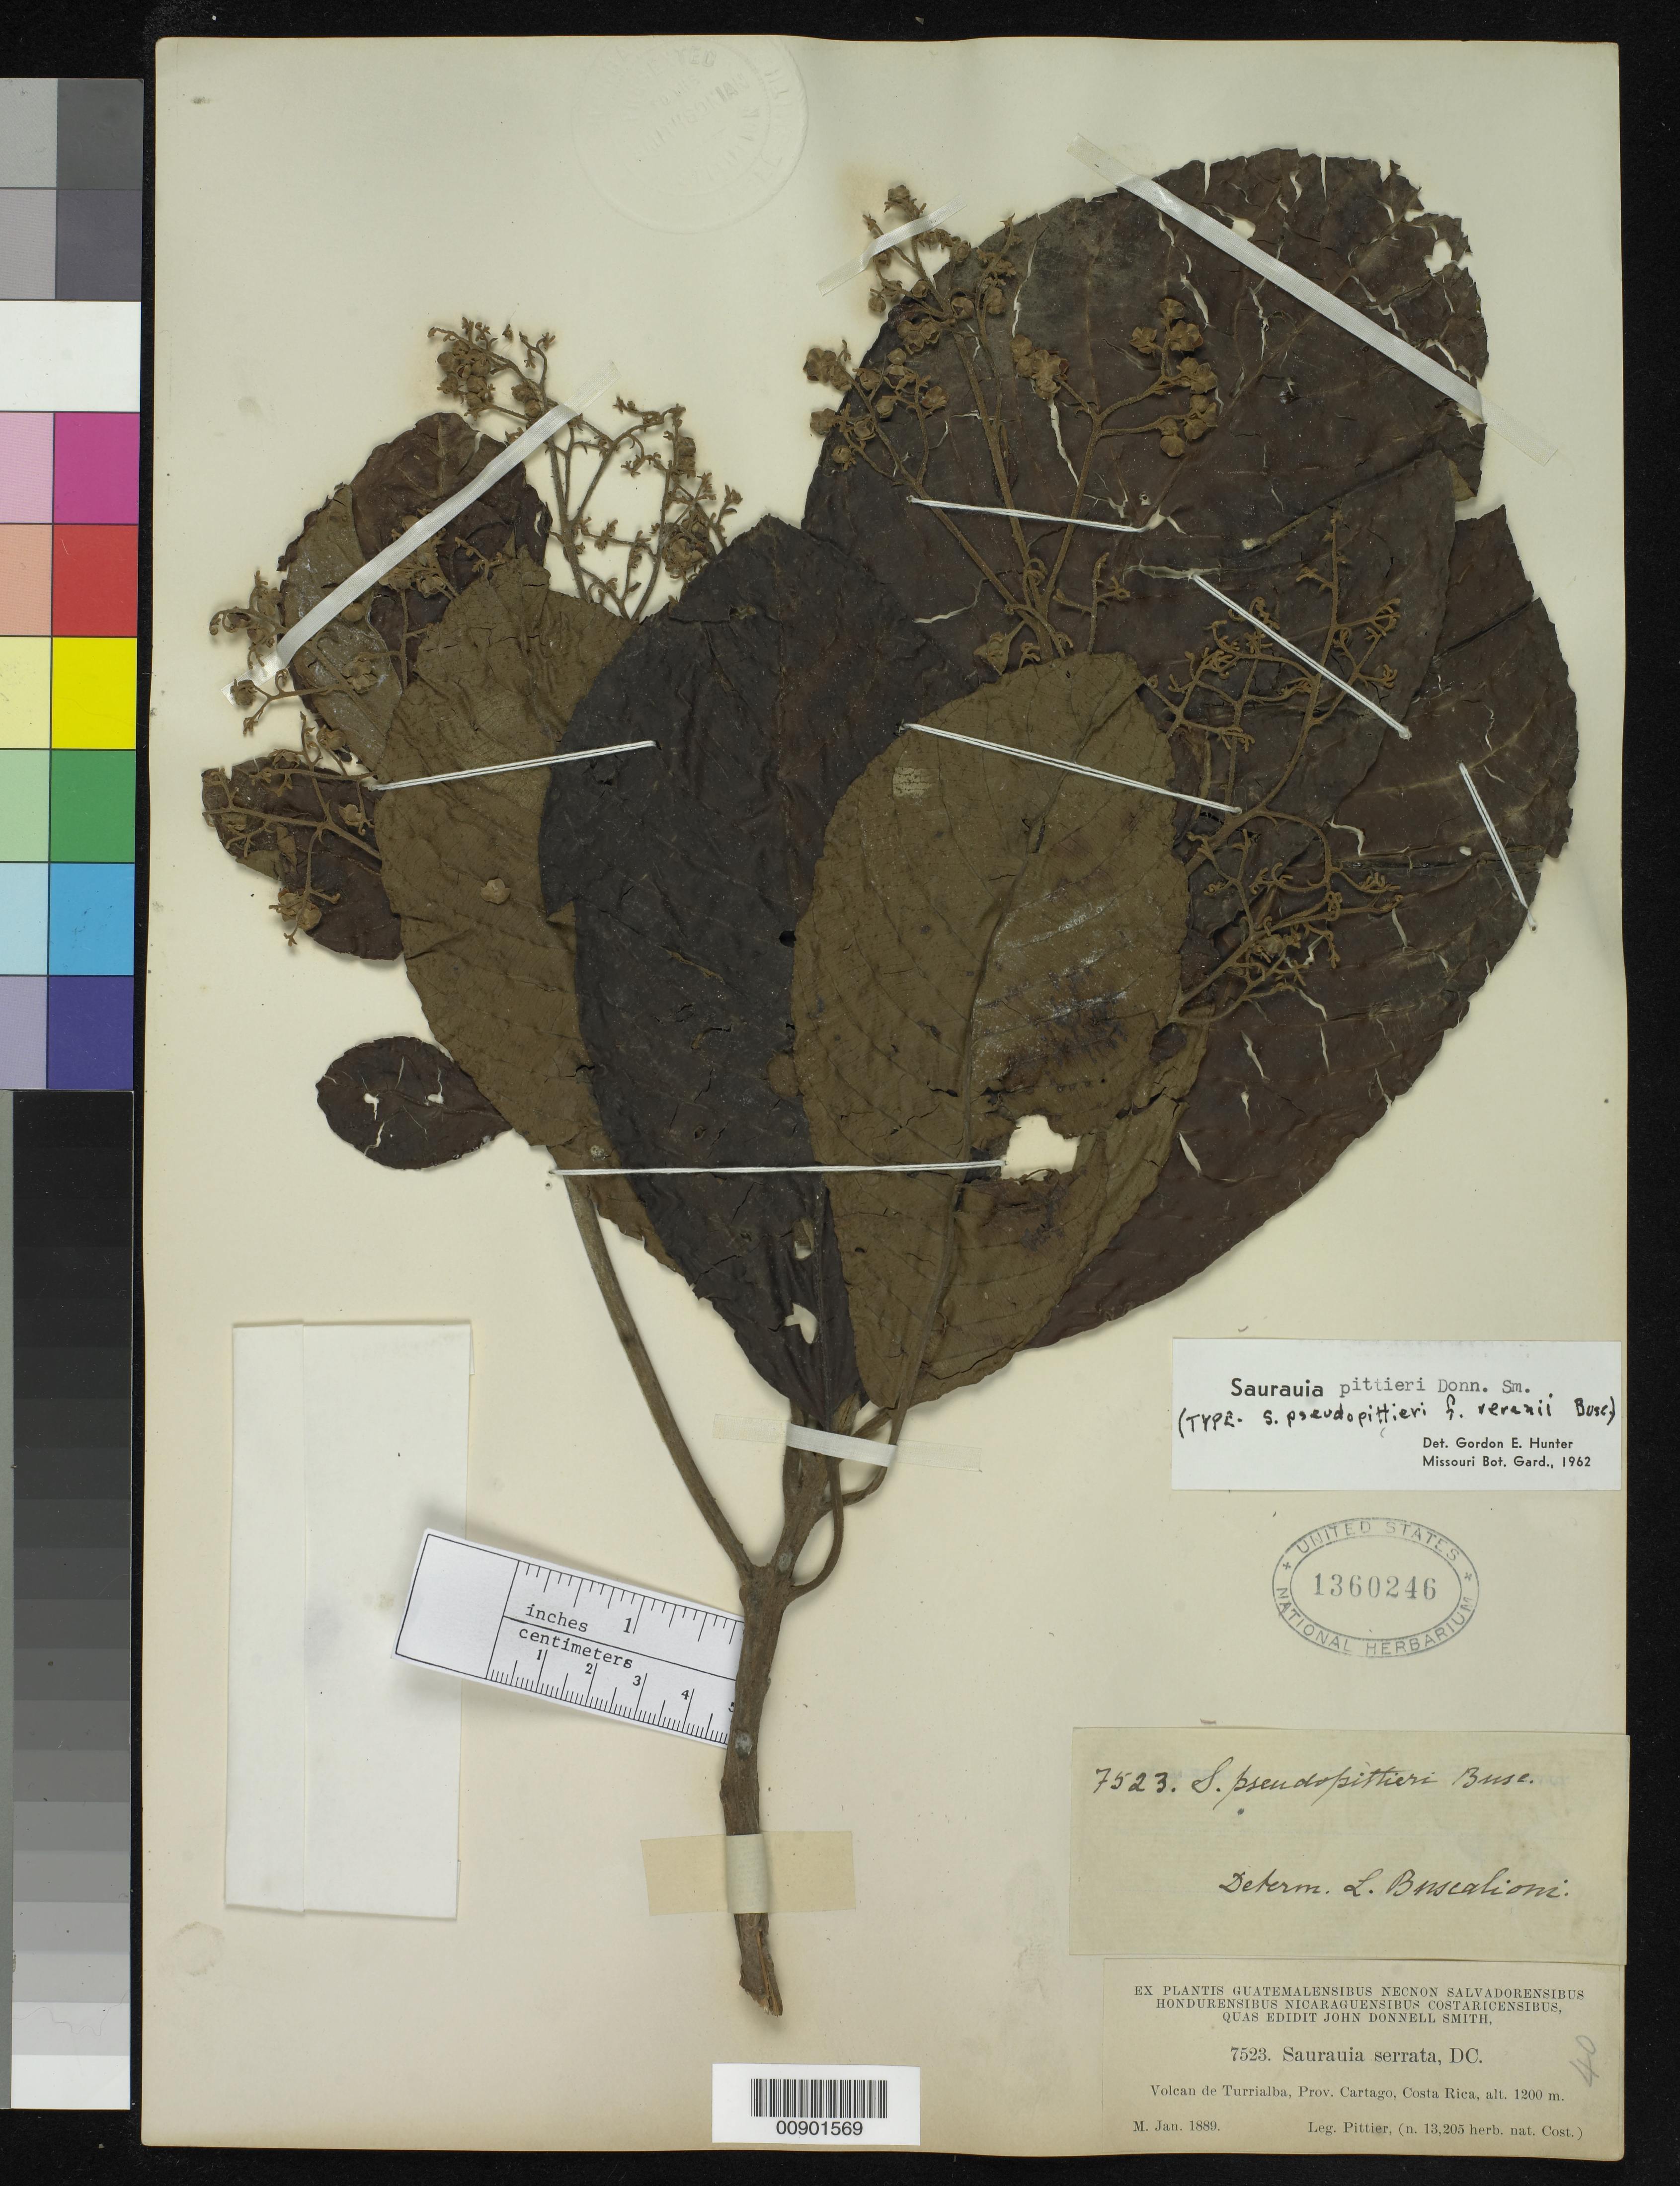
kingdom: Plantae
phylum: Tracheophyta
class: Magnoliopsida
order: Ericales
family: Actinidiaceae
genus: Saurauia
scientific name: Saurauia pseudopittieri f. veranii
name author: Buscal.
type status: Type Collection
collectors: H. F. Pittier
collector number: J.D.S. 7523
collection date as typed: Jan 1889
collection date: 1889-01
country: Costa Rica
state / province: Cartago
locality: Volcan de Turrialba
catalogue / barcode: US 1360246